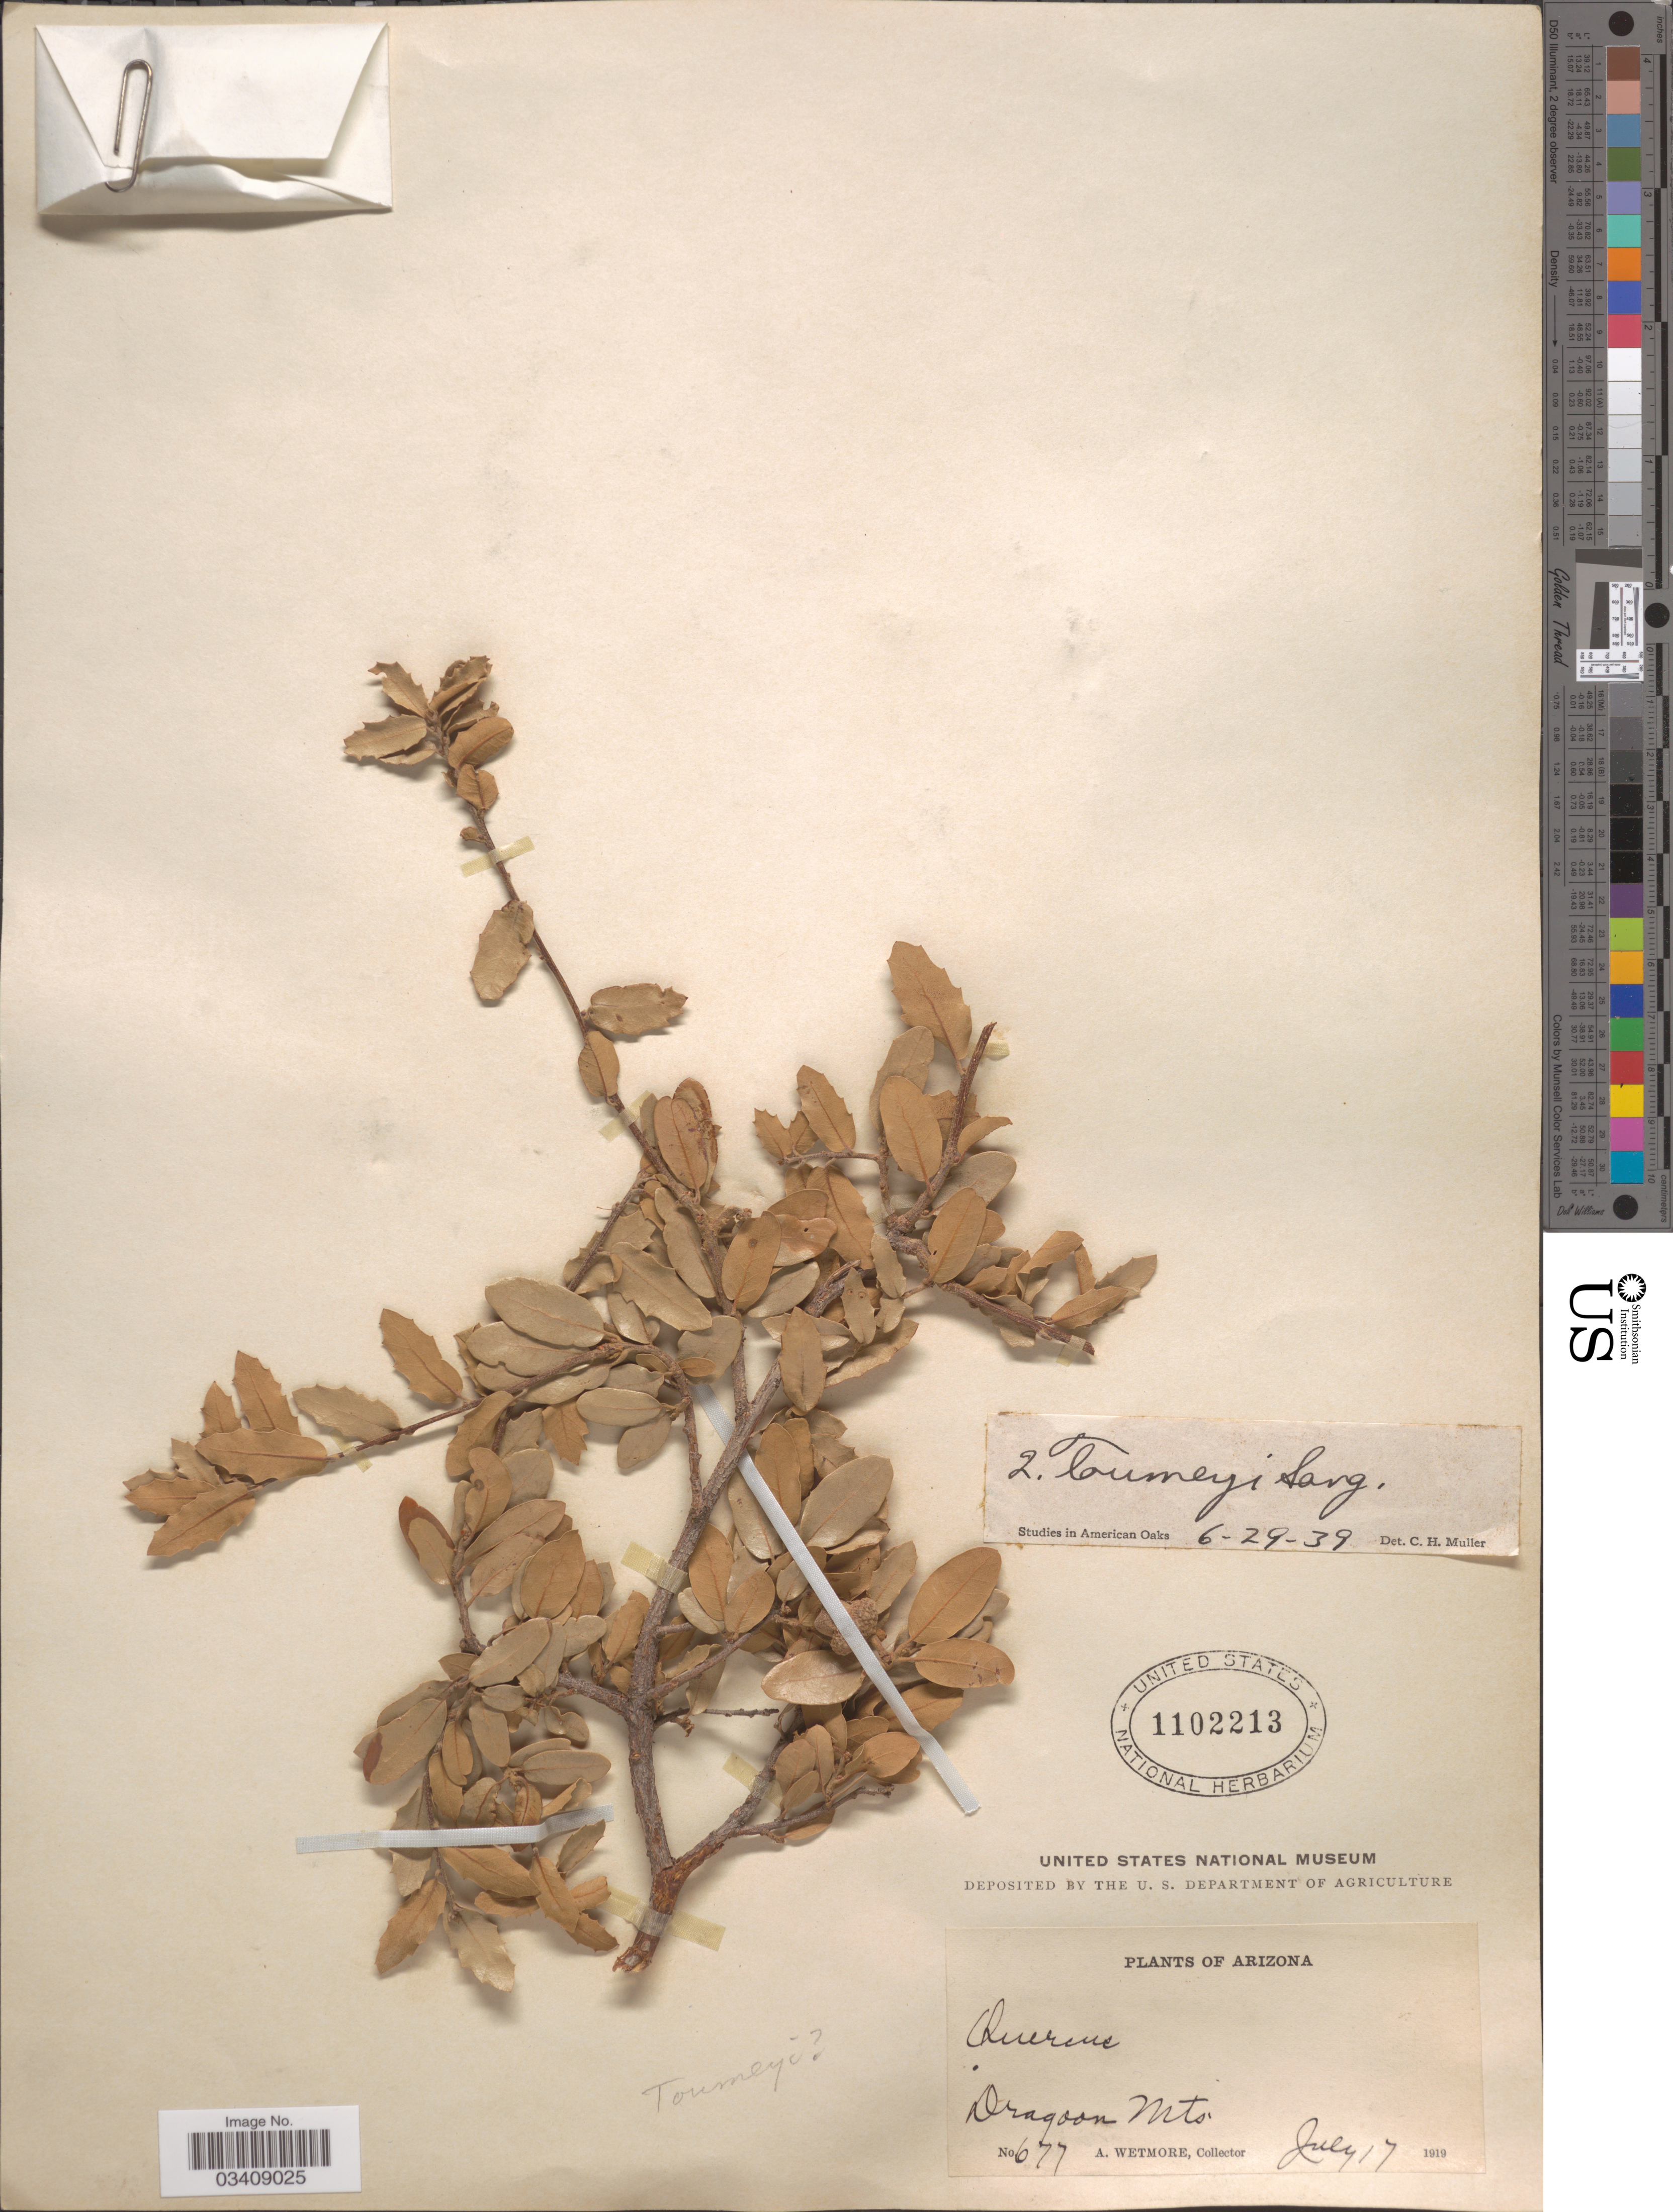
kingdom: Plantae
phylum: Tracheophyta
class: Magnoliopsida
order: Fagales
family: Fagaceae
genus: Quercus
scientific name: Quercus toumeyi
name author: Sarg.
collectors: A. Wetmore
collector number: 677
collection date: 1919-07-17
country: United States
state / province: Arizona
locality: Dragoon Mts.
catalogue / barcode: US 1102213